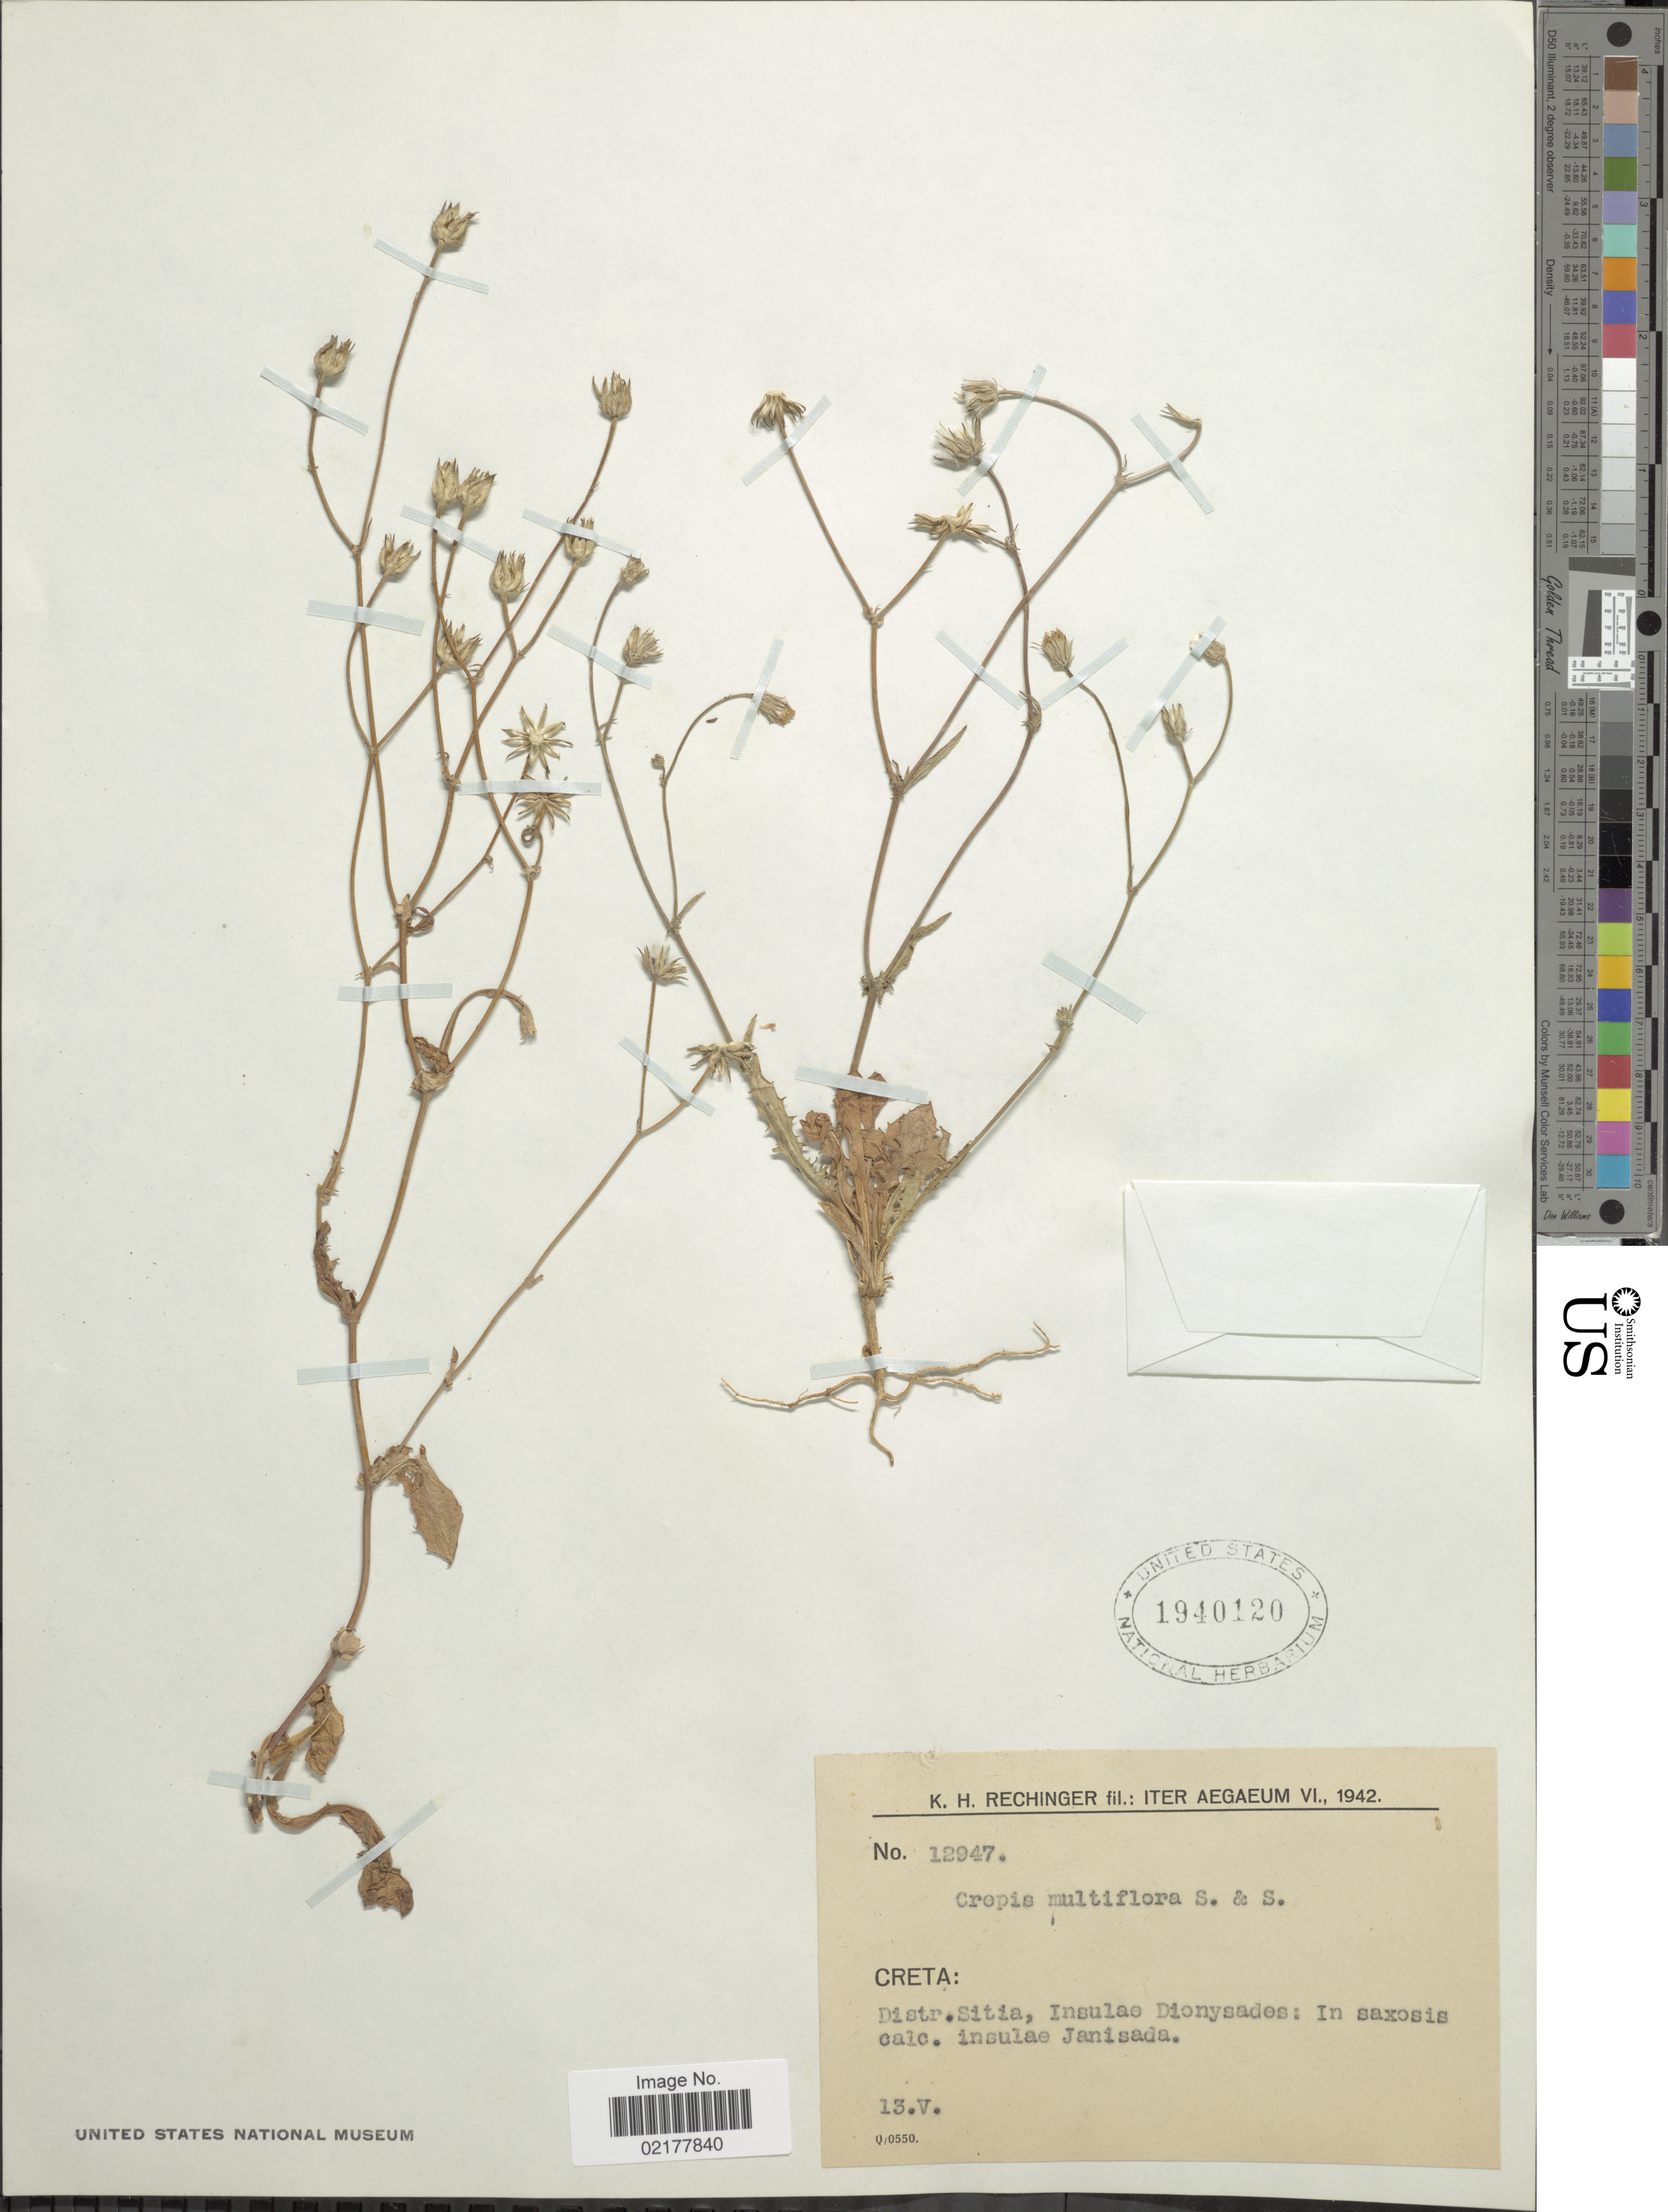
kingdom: Plantae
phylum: Tracheophyta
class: Magnoliopsida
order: Asterales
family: Asteraceae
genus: Crepis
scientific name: Crepis multiflora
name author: Sm.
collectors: K. H. Rechinger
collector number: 12947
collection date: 1942-05-13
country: Greece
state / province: Crete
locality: Aegaeum. Creta: Distr. Sitia, Insulae Dionysades: Insulae Janisada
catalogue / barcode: US 1940120